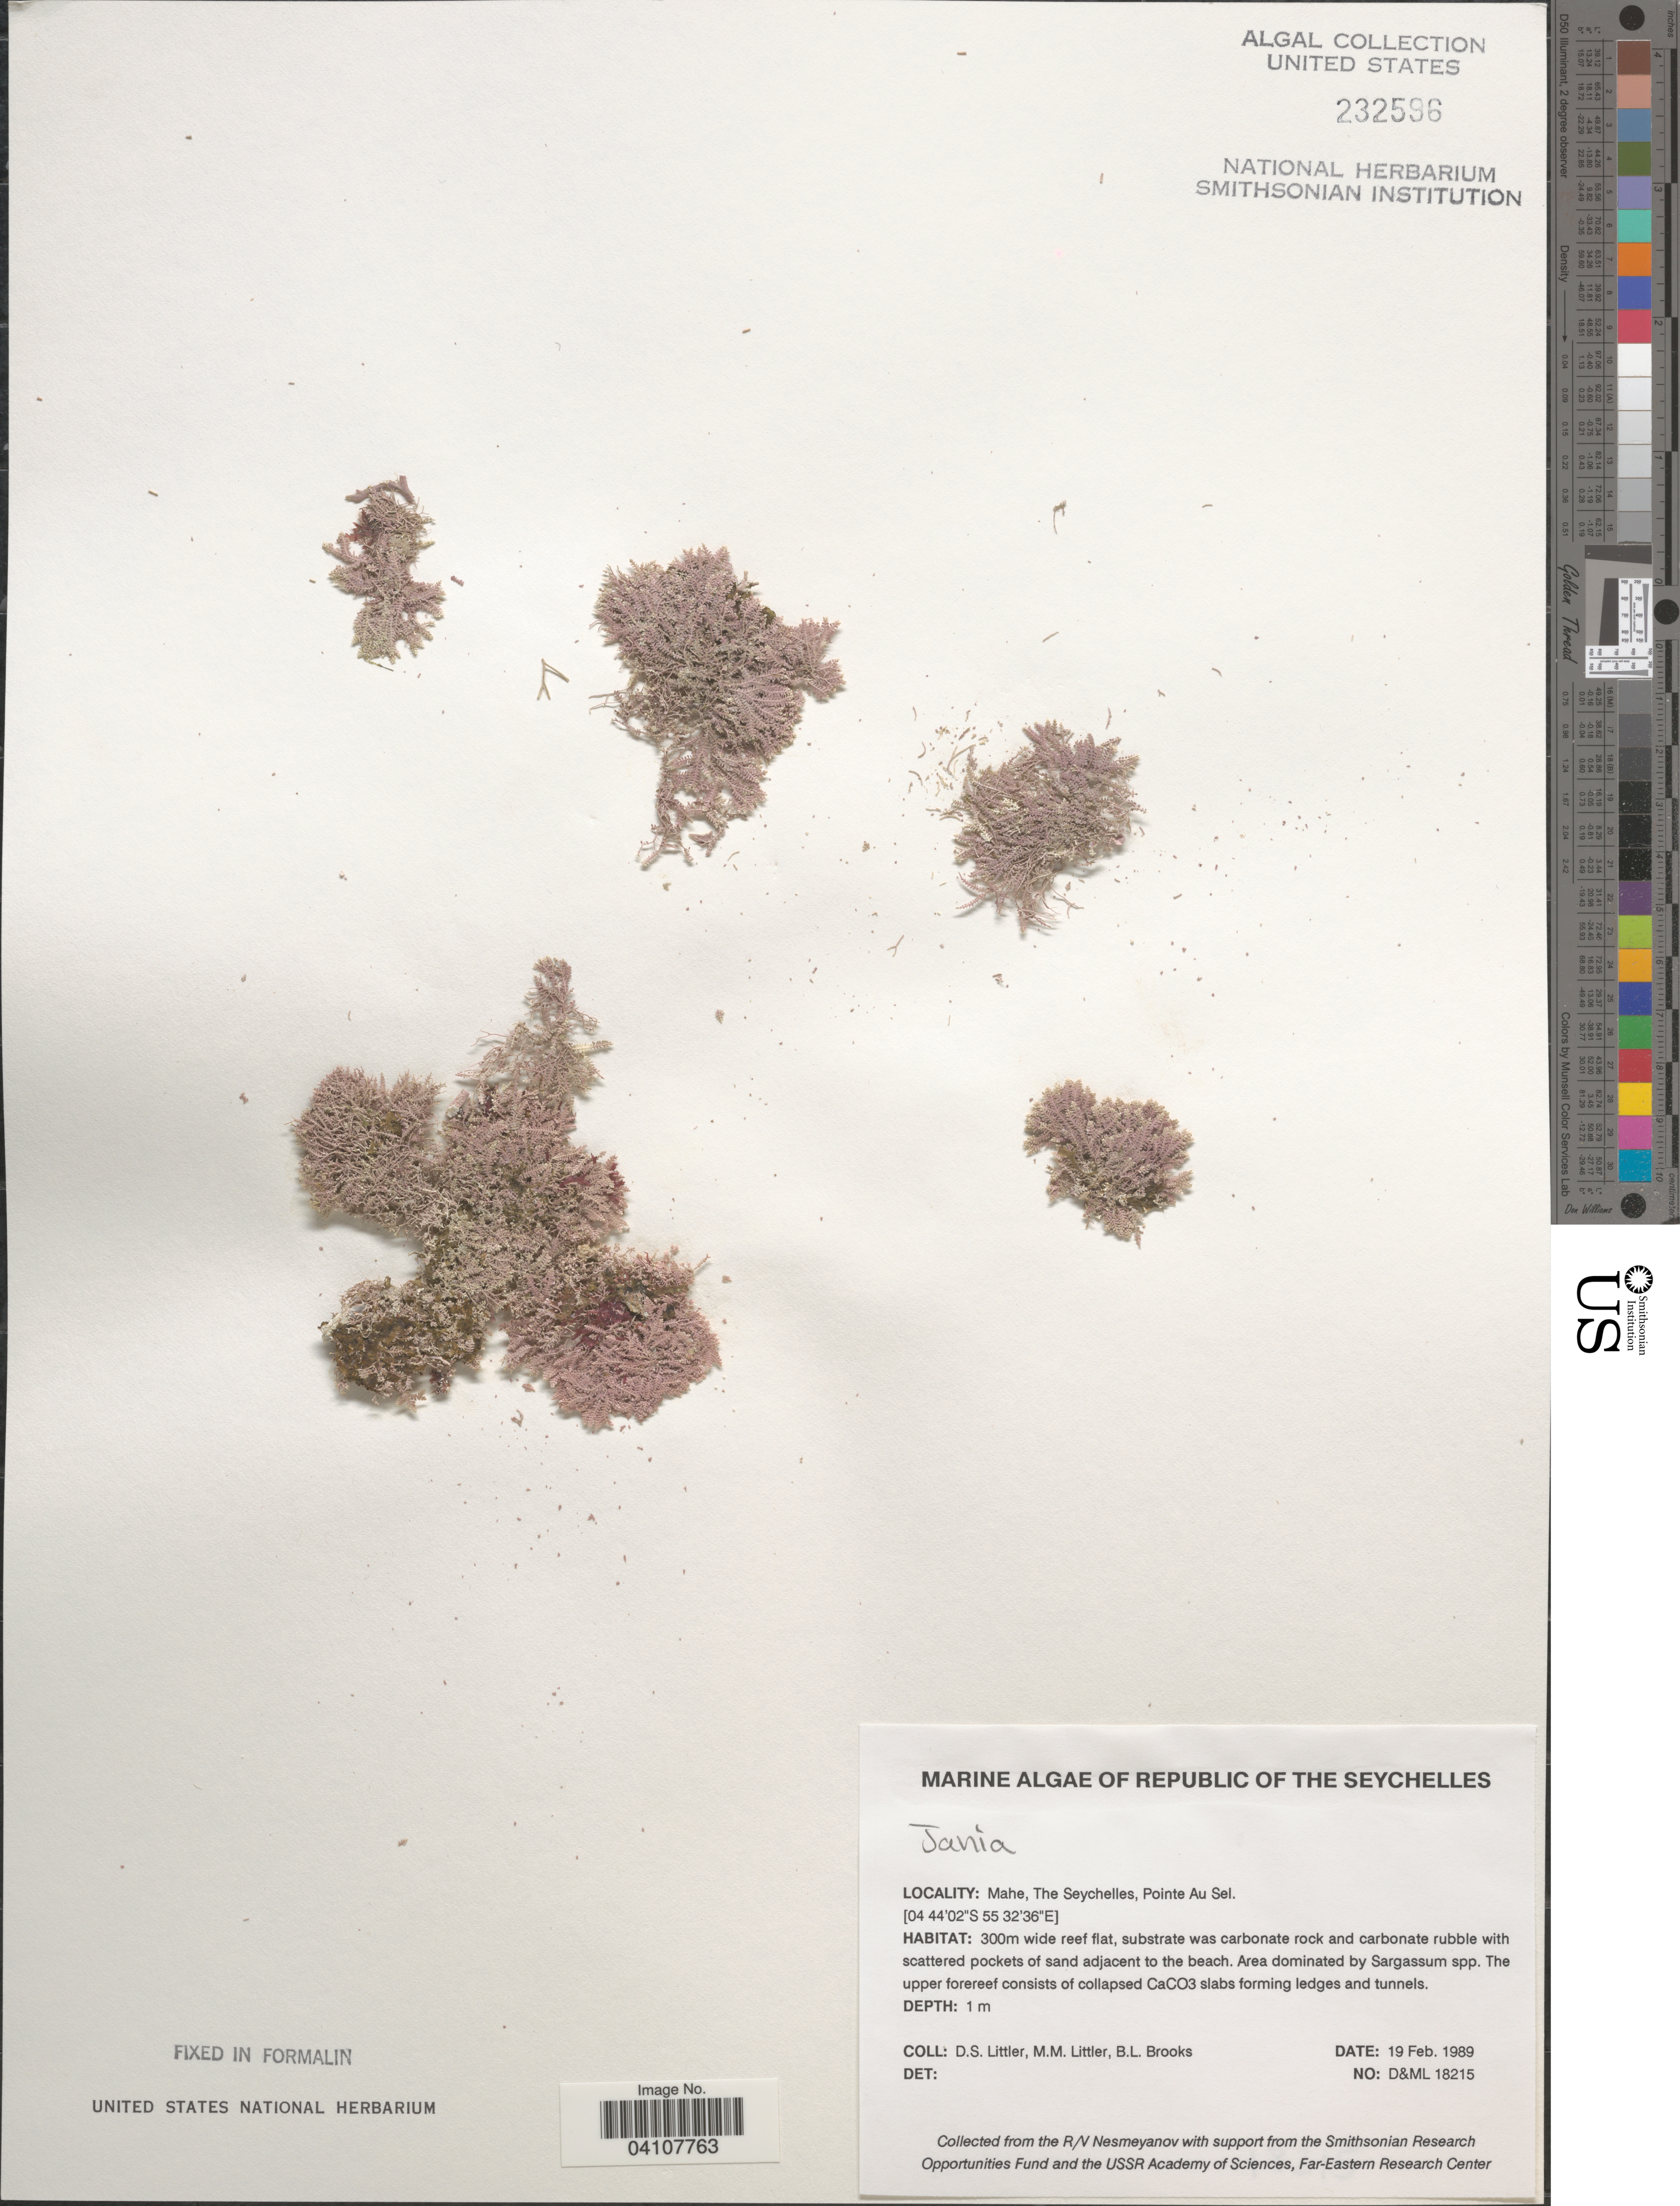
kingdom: Plantae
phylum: Rhodophyta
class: Florideophyceae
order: Corallinales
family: Corallinaceae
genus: Jania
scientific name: Jania sp.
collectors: D. S. Littler & B. Brooks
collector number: D&ML18215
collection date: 1989-02-19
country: Seychelles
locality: Republic of the Seychelles. Mahe. Pointe Au Sel.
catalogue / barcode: US 232596